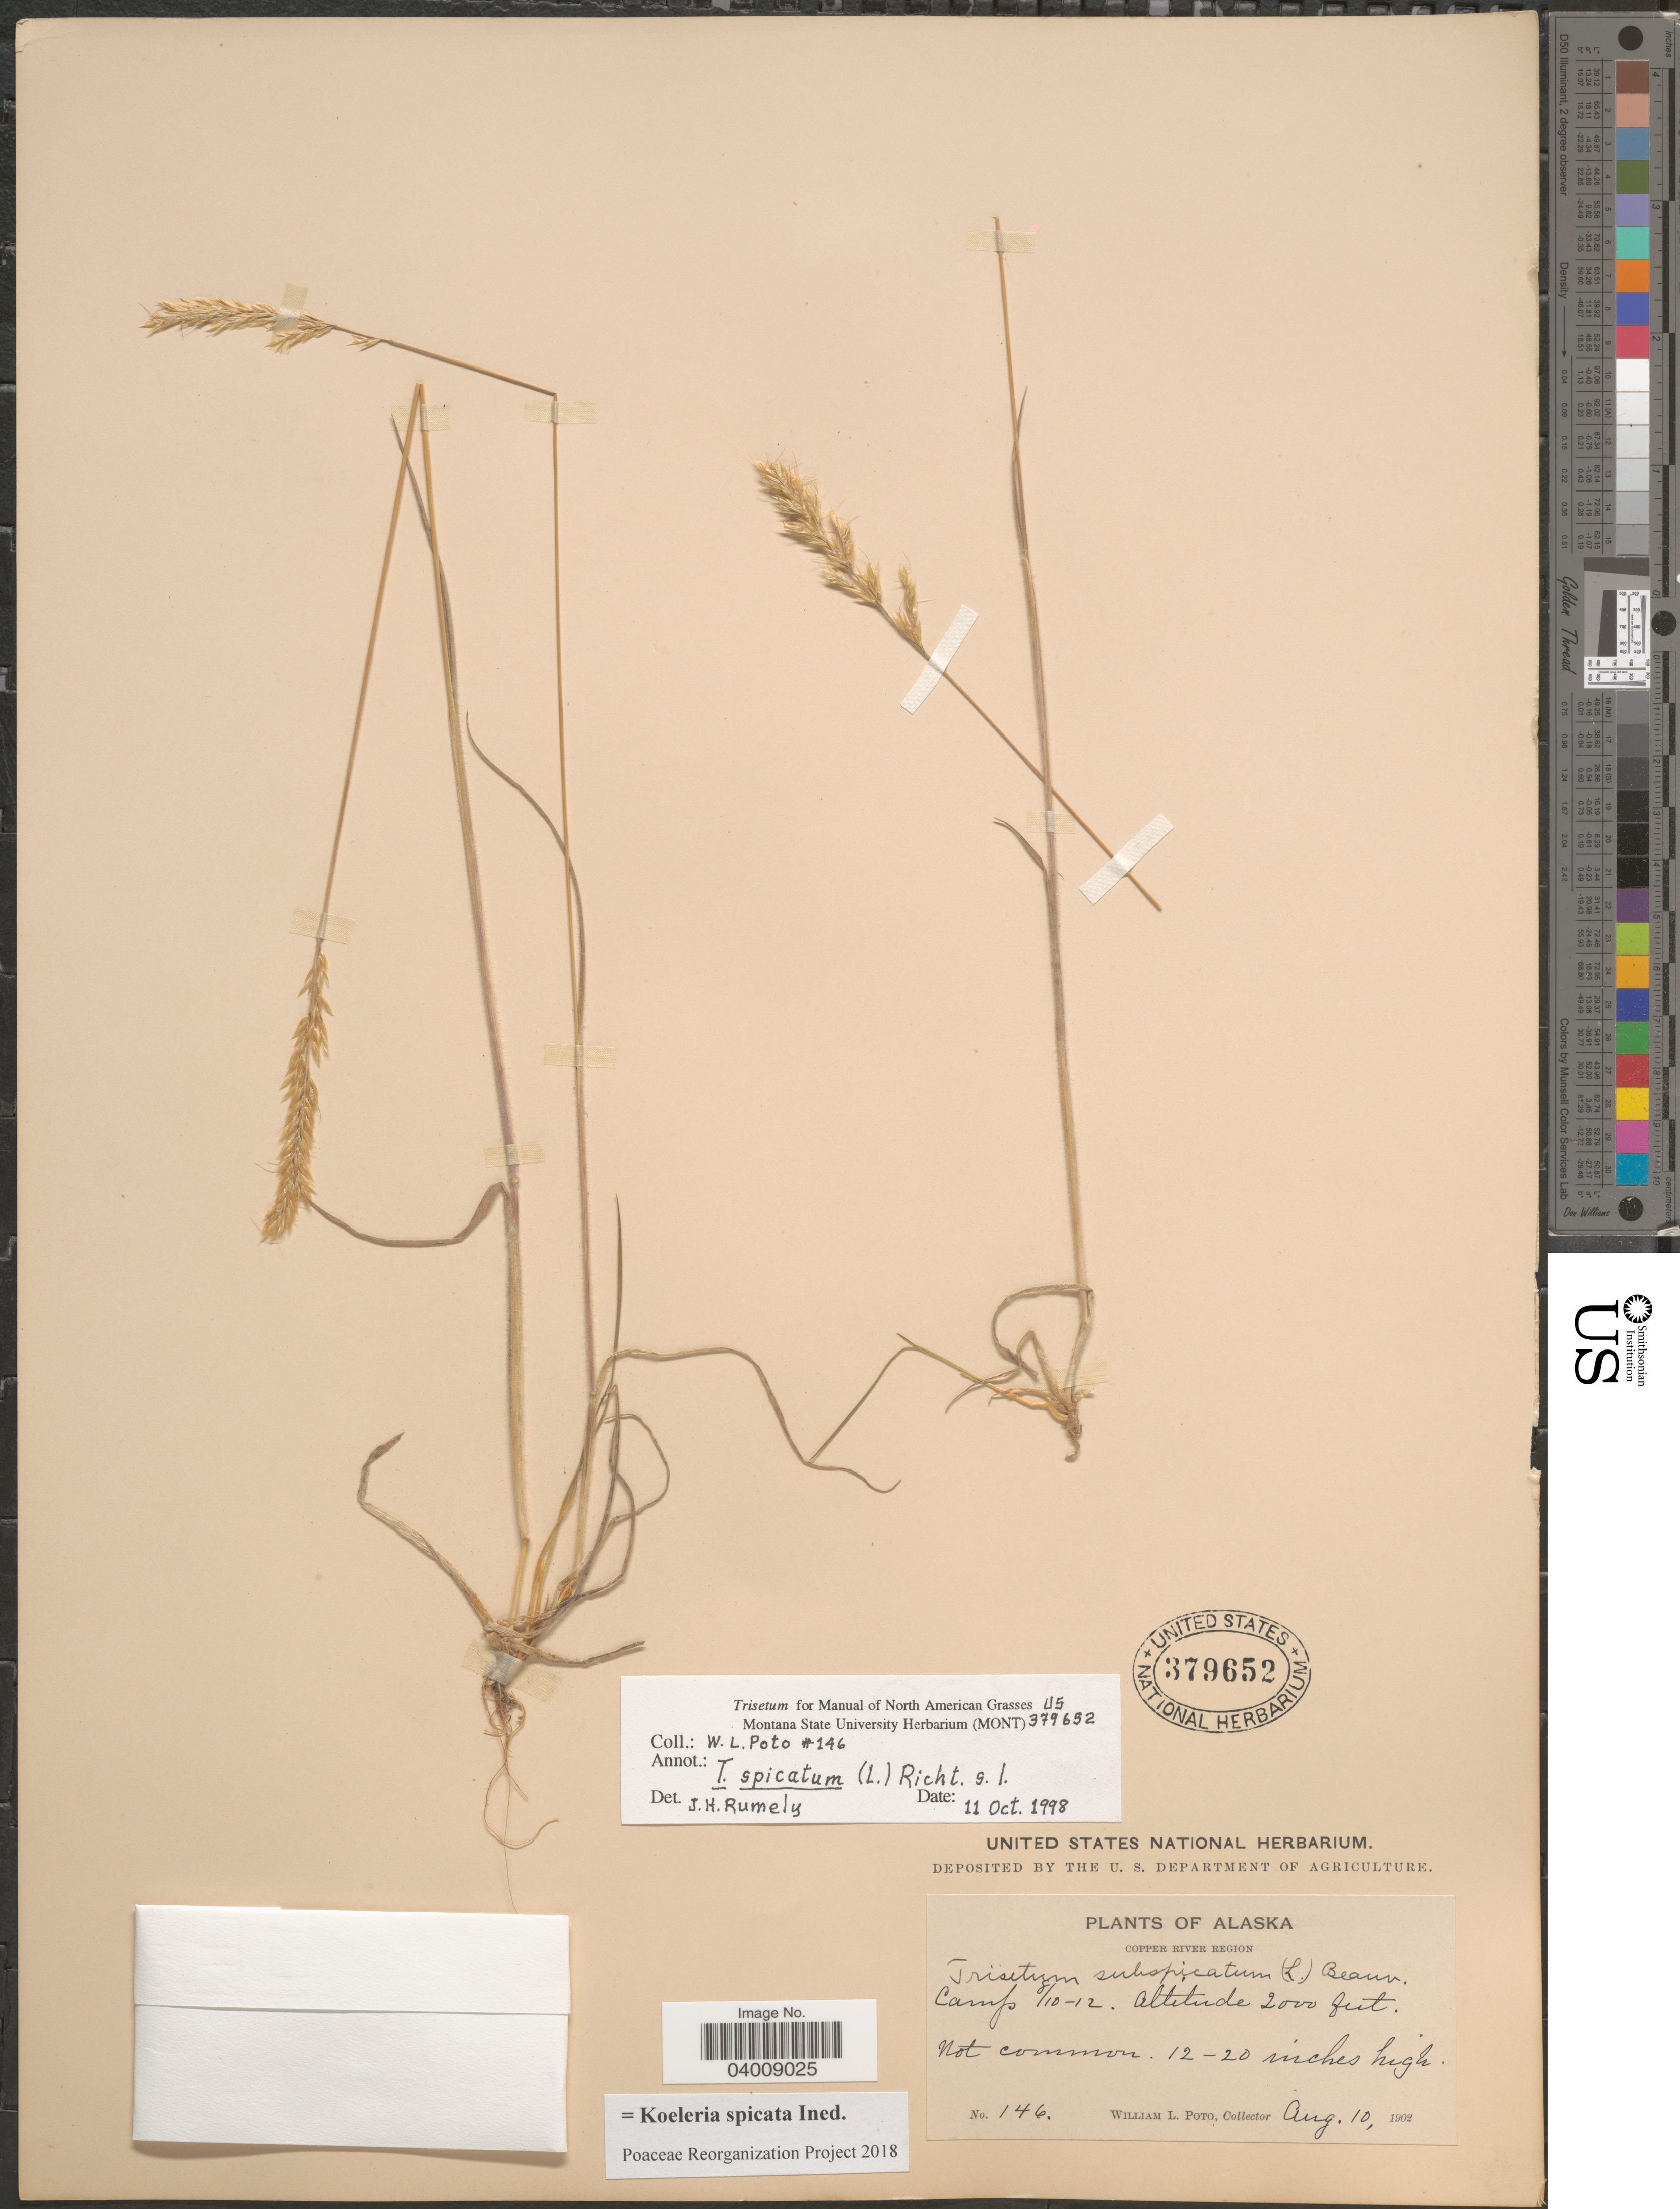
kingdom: Plantae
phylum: Tracheophyta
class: Liliopsida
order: Poales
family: Poaceae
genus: Koeleria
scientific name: Koeleria spicata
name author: (L.) Barberá et al.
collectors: W. Poto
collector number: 146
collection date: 1902-08-10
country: United States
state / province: Alaska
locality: Copper River Region.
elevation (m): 610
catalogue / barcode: US 379652